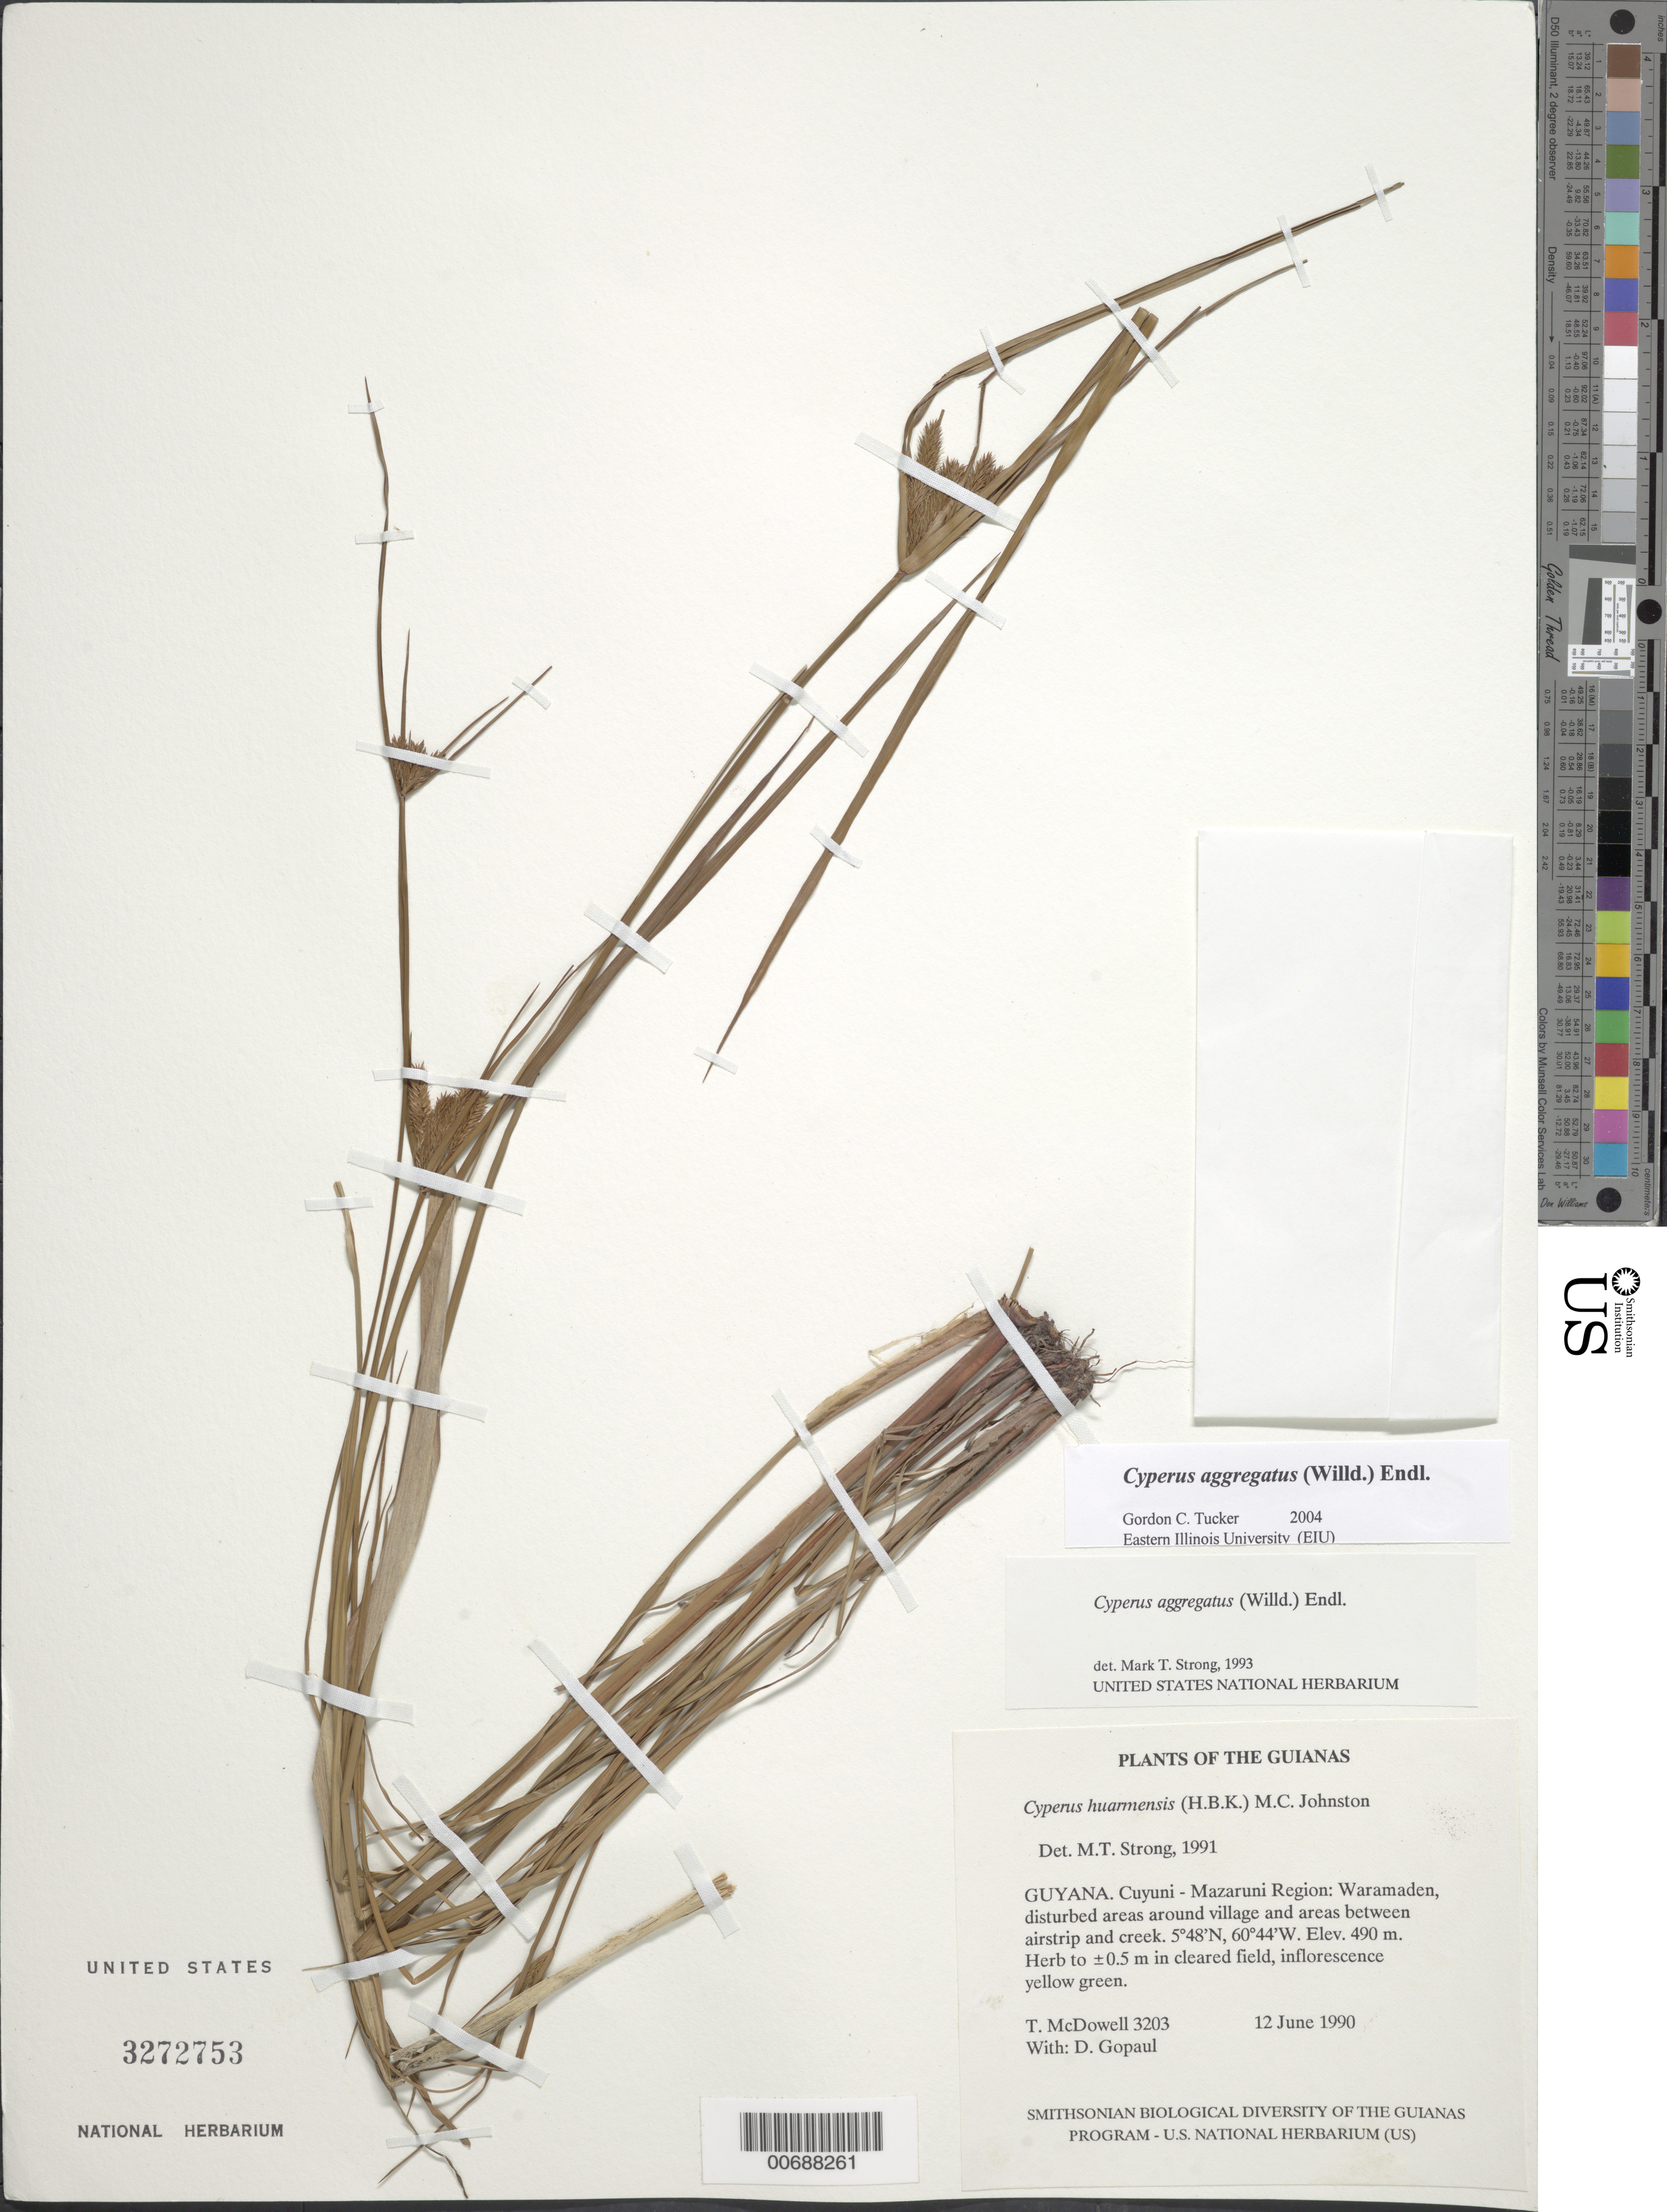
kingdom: Plantae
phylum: Tracheophyta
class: Liliopsida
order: Poales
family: Cyperaceae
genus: Cyperus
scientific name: Cyperus aggregatus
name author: (Willd.) Endl.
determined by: Strong, M. T., (US), Smithsonian Institution - National Museum of Natural History (UNITED STATES)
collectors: T. McDowell & D. Gopaul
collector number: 3203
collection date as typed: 12 June 1990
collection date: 1990-06-12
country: Guyana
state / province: Cuyuni-Mazaruni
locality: Waramaden, around village and between airstrip and creek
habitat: Disturbed areas around village and disturbed woods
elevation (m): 490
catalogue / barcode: US 3272753